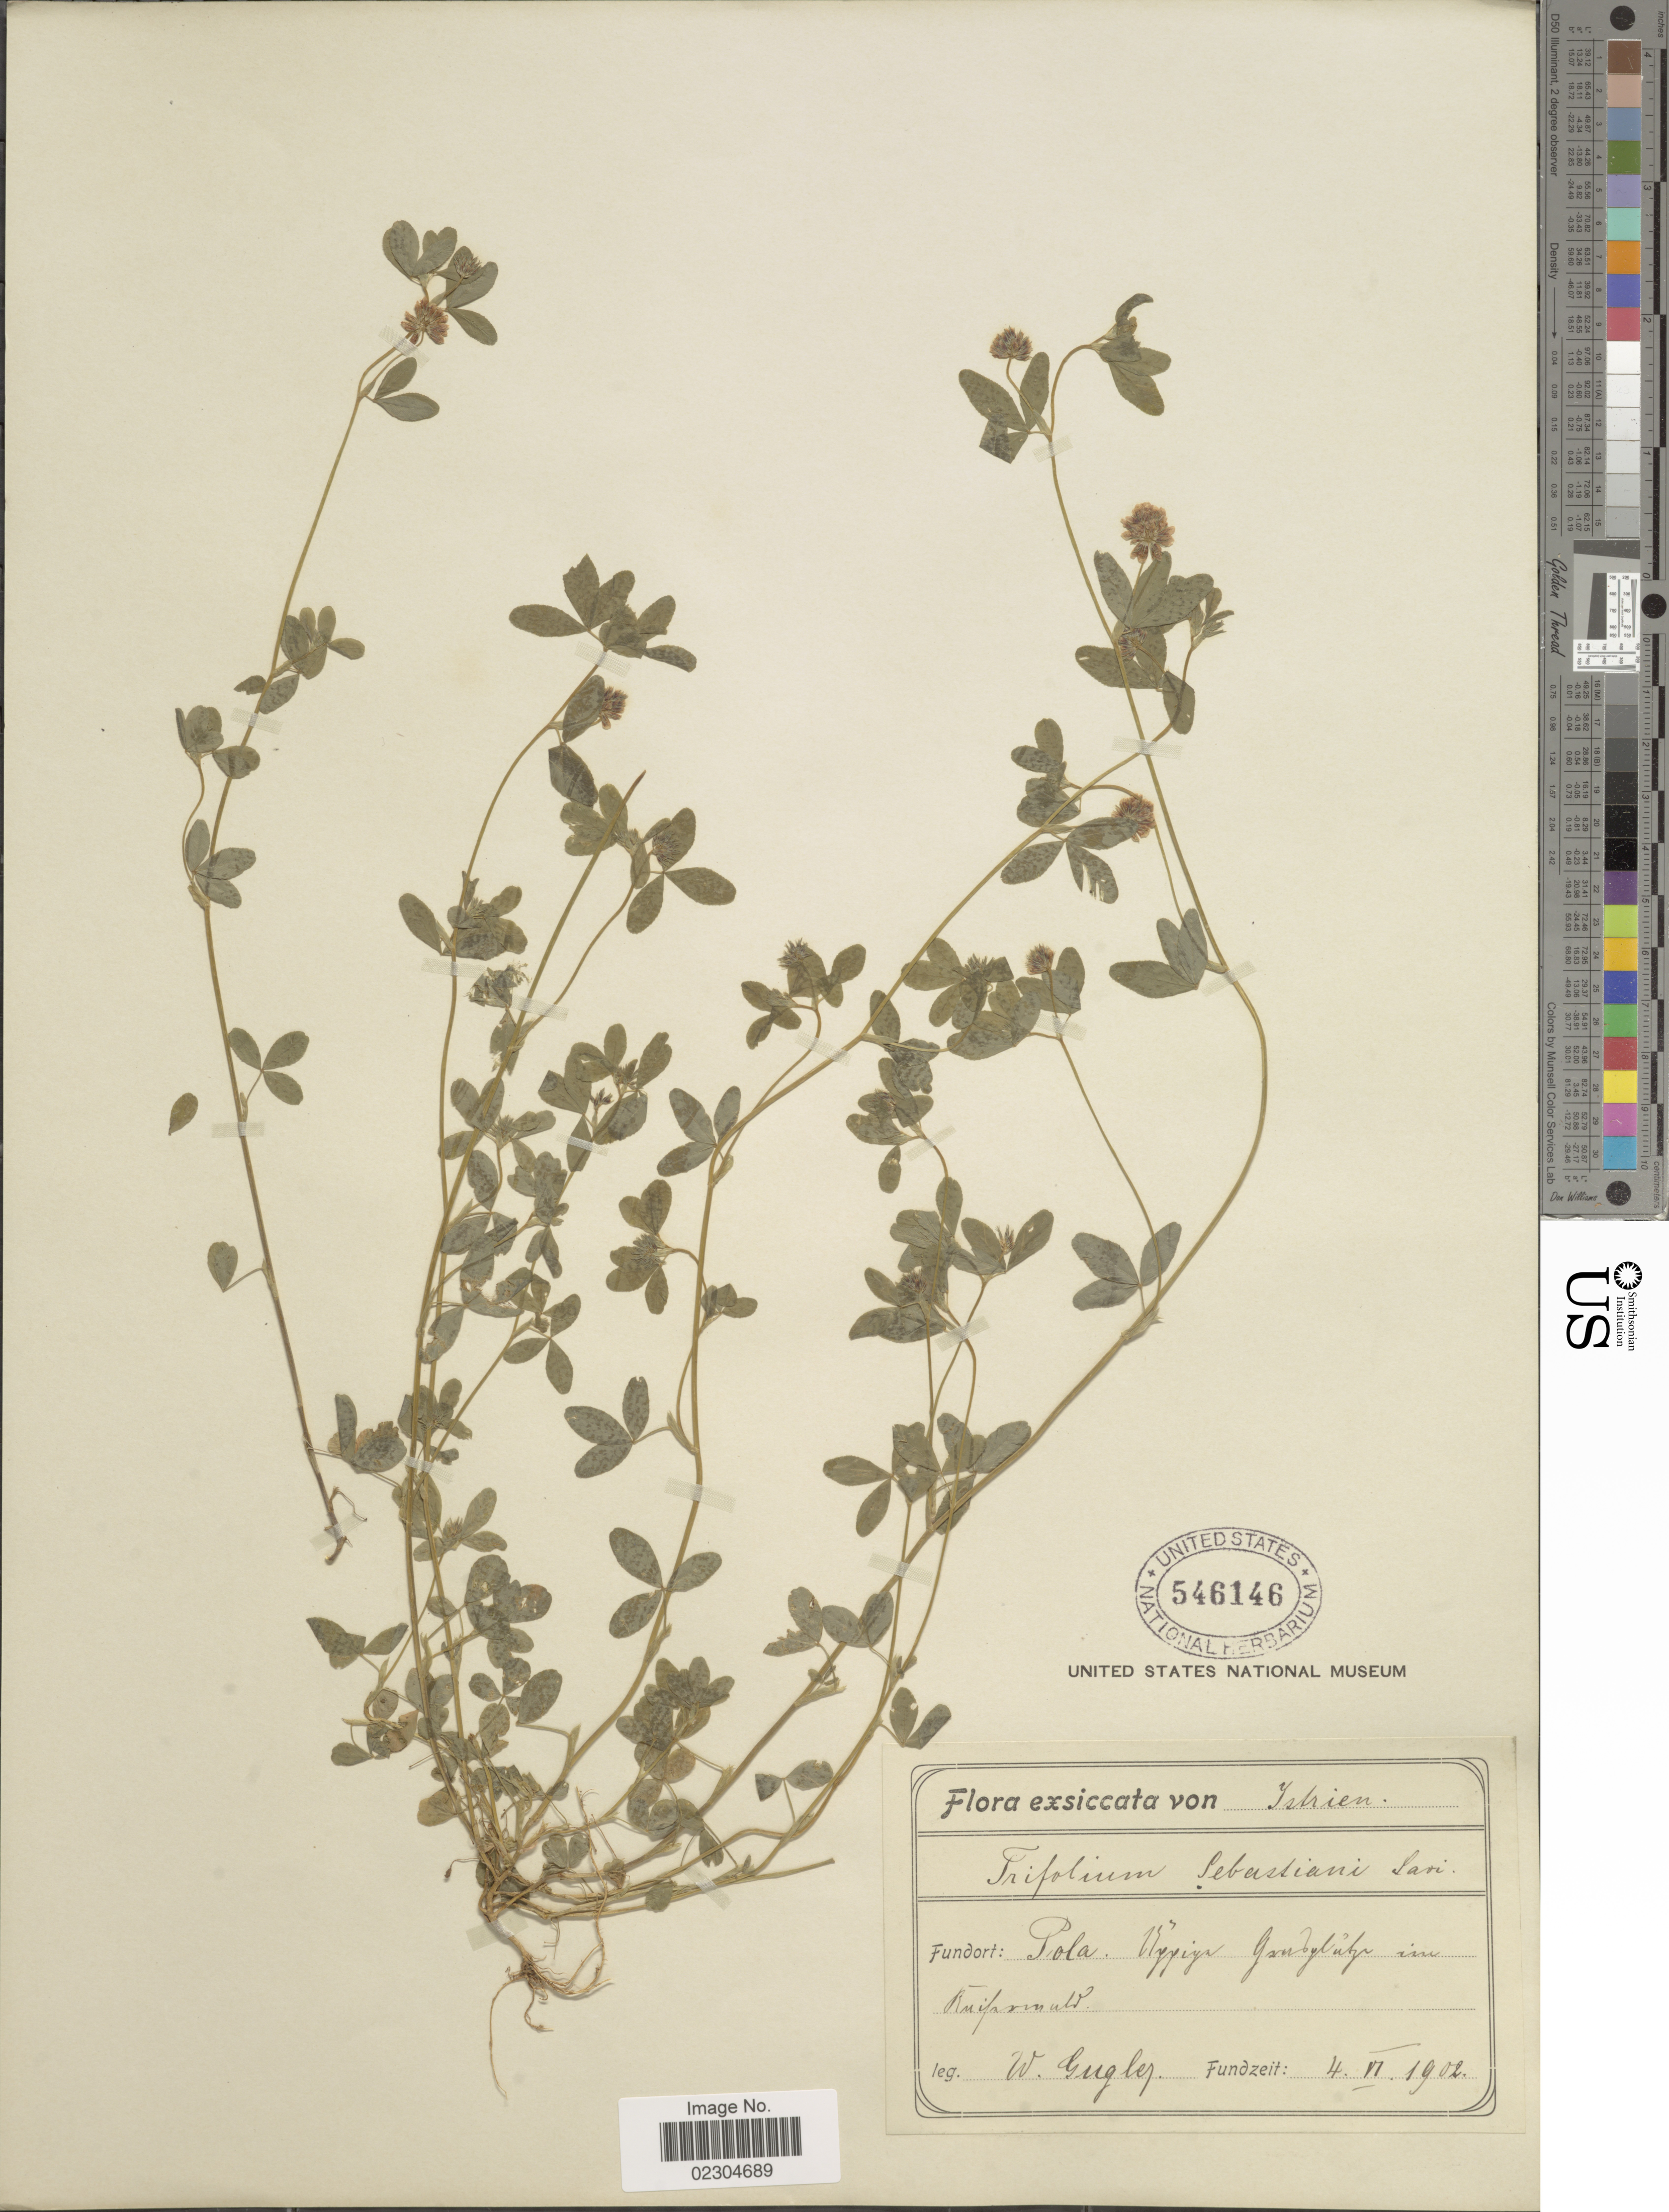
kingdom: Plantae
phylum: Tracheophyta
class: Magnoliopsida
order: Fabales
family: Fabaceae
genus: Trifolium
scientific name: Trifolium sebastiani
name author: Savi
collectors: W. Gugler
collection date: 1902-05-04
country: Croatia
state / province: Istria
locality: Pola. Uppigz subylutyz im Ruifrinuld [interpreted]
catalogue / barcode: US 546146